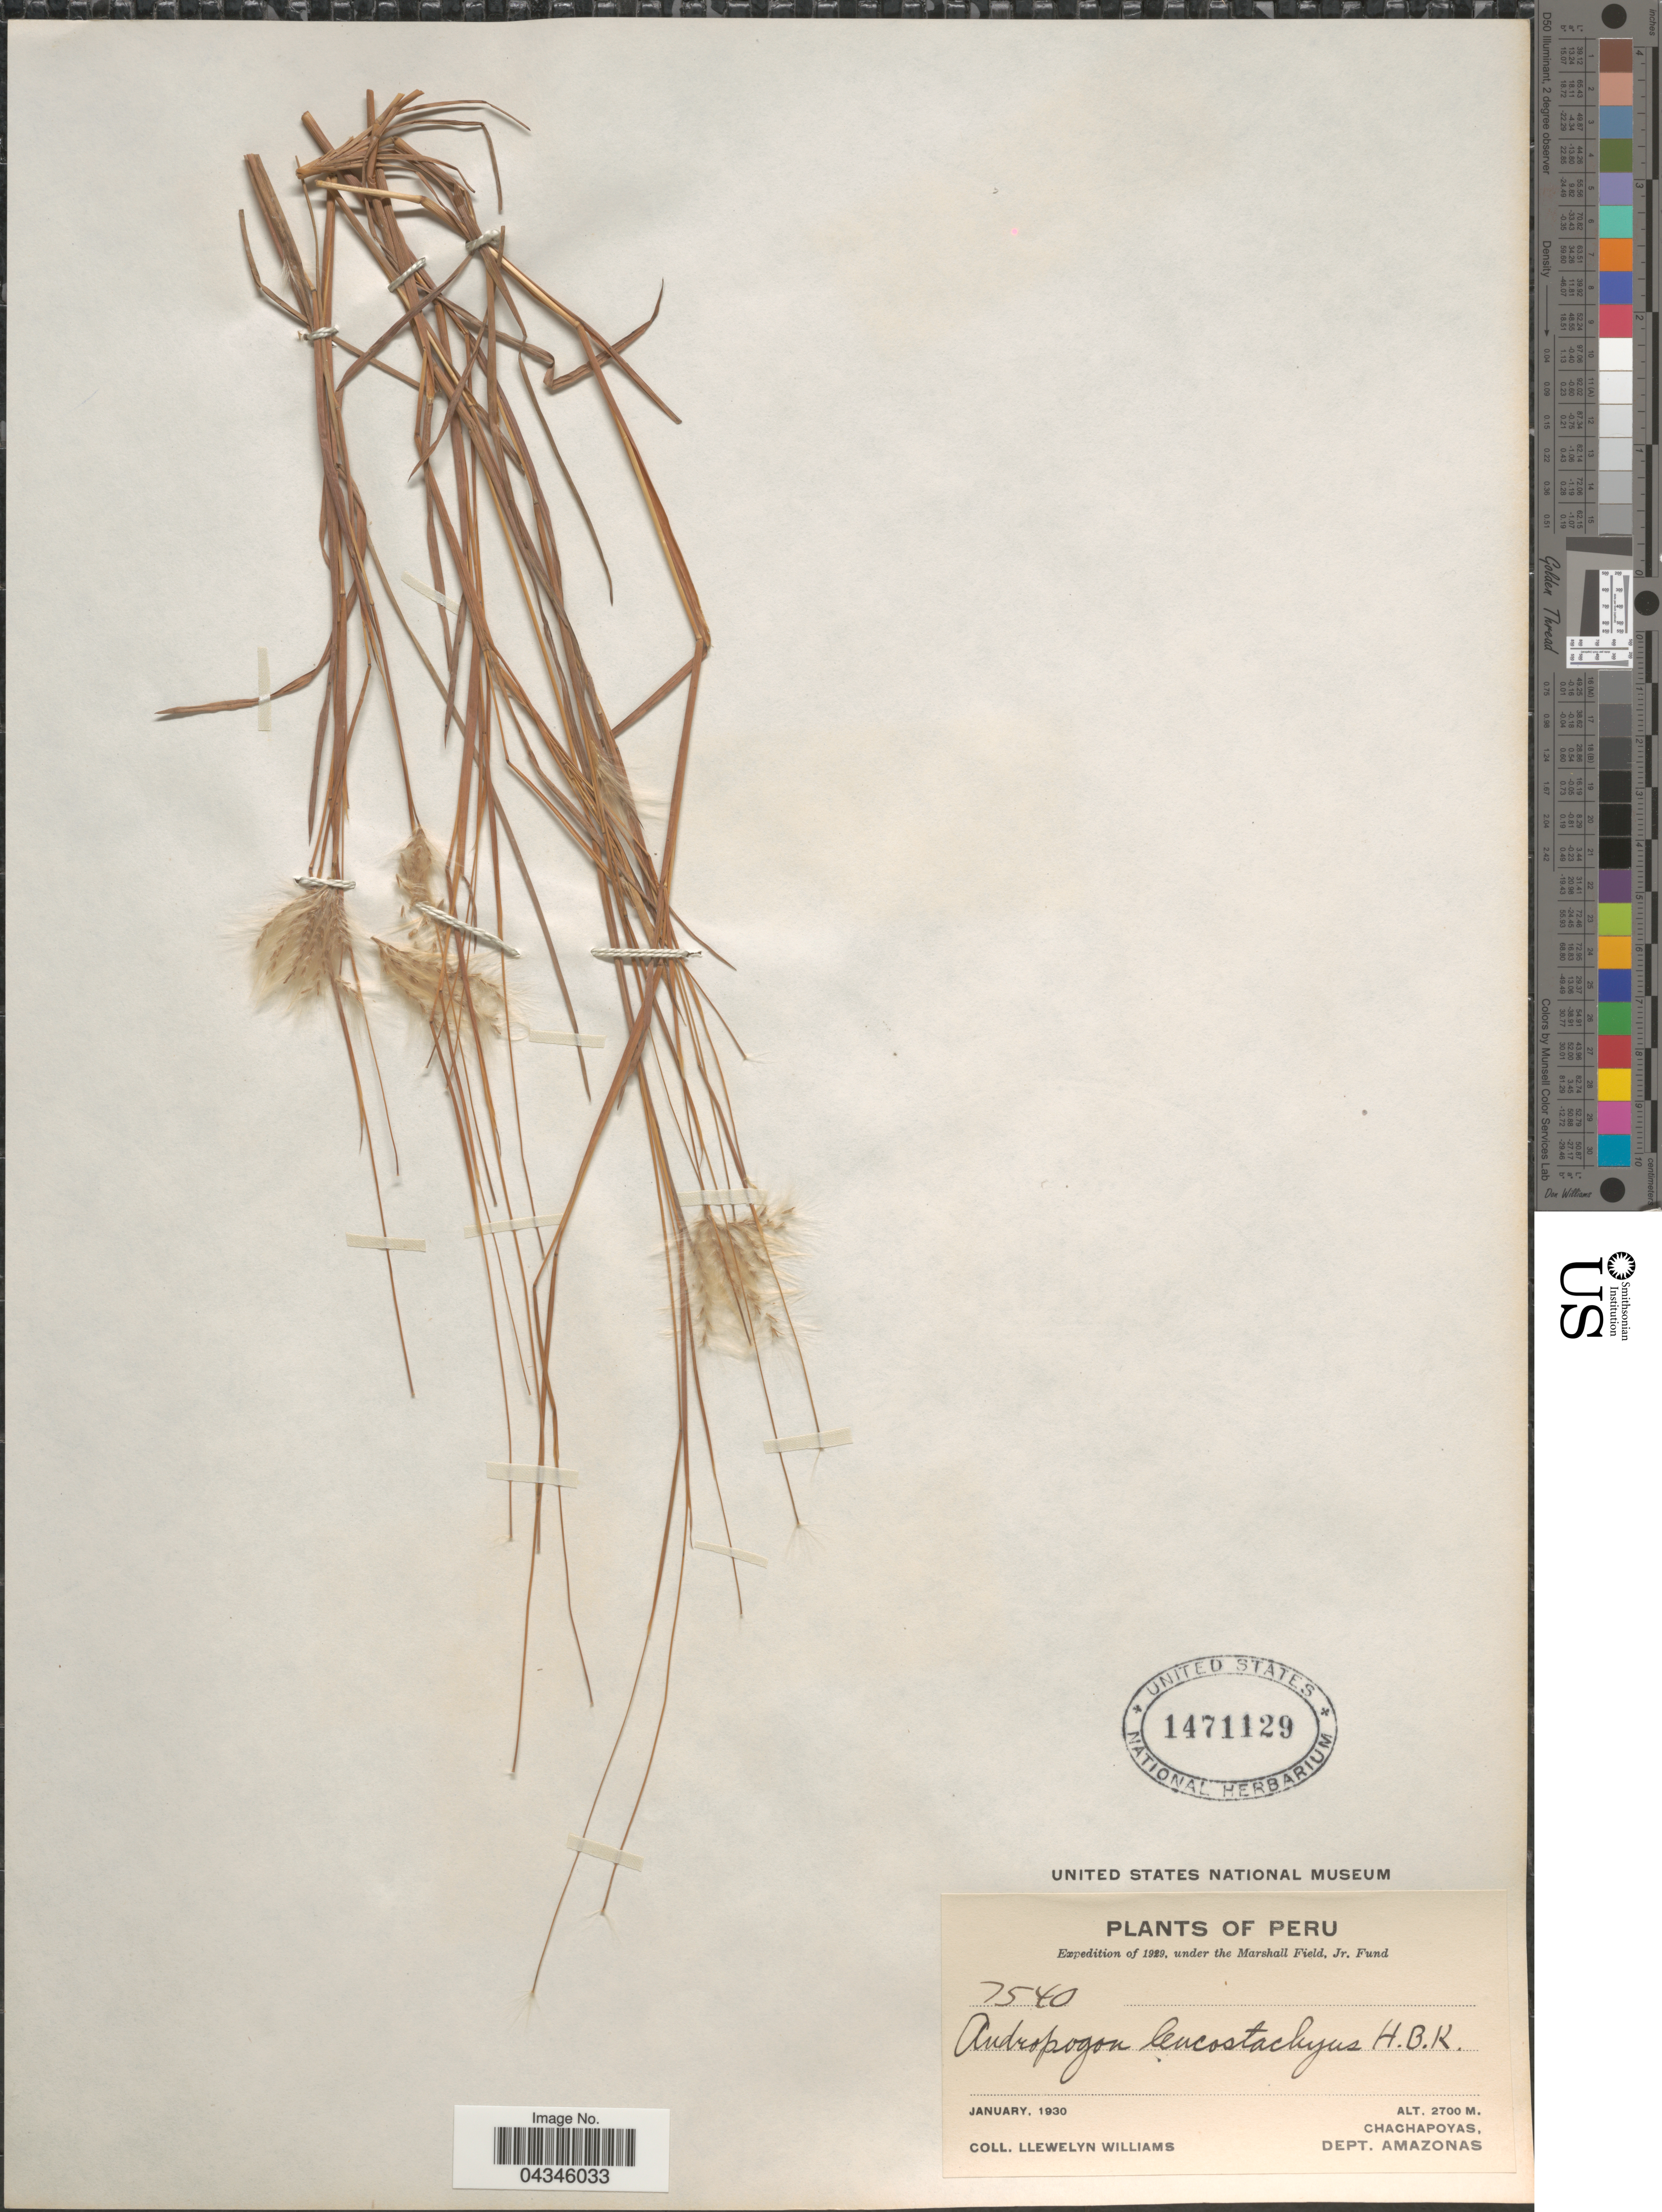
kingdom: Plantae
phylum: Tracheophyta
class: Liliopsida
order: Poales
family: Poaceae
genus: Andropogon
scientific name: Andropogon leucostachyus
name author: Kunth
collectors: Ll. Williams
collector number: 7540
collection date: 1930-01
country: Peru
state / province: Amazonas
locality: Expedition of 1929. Chachapoyas, Dept. Amazonas.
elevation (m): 2700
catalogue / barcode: US 1471129